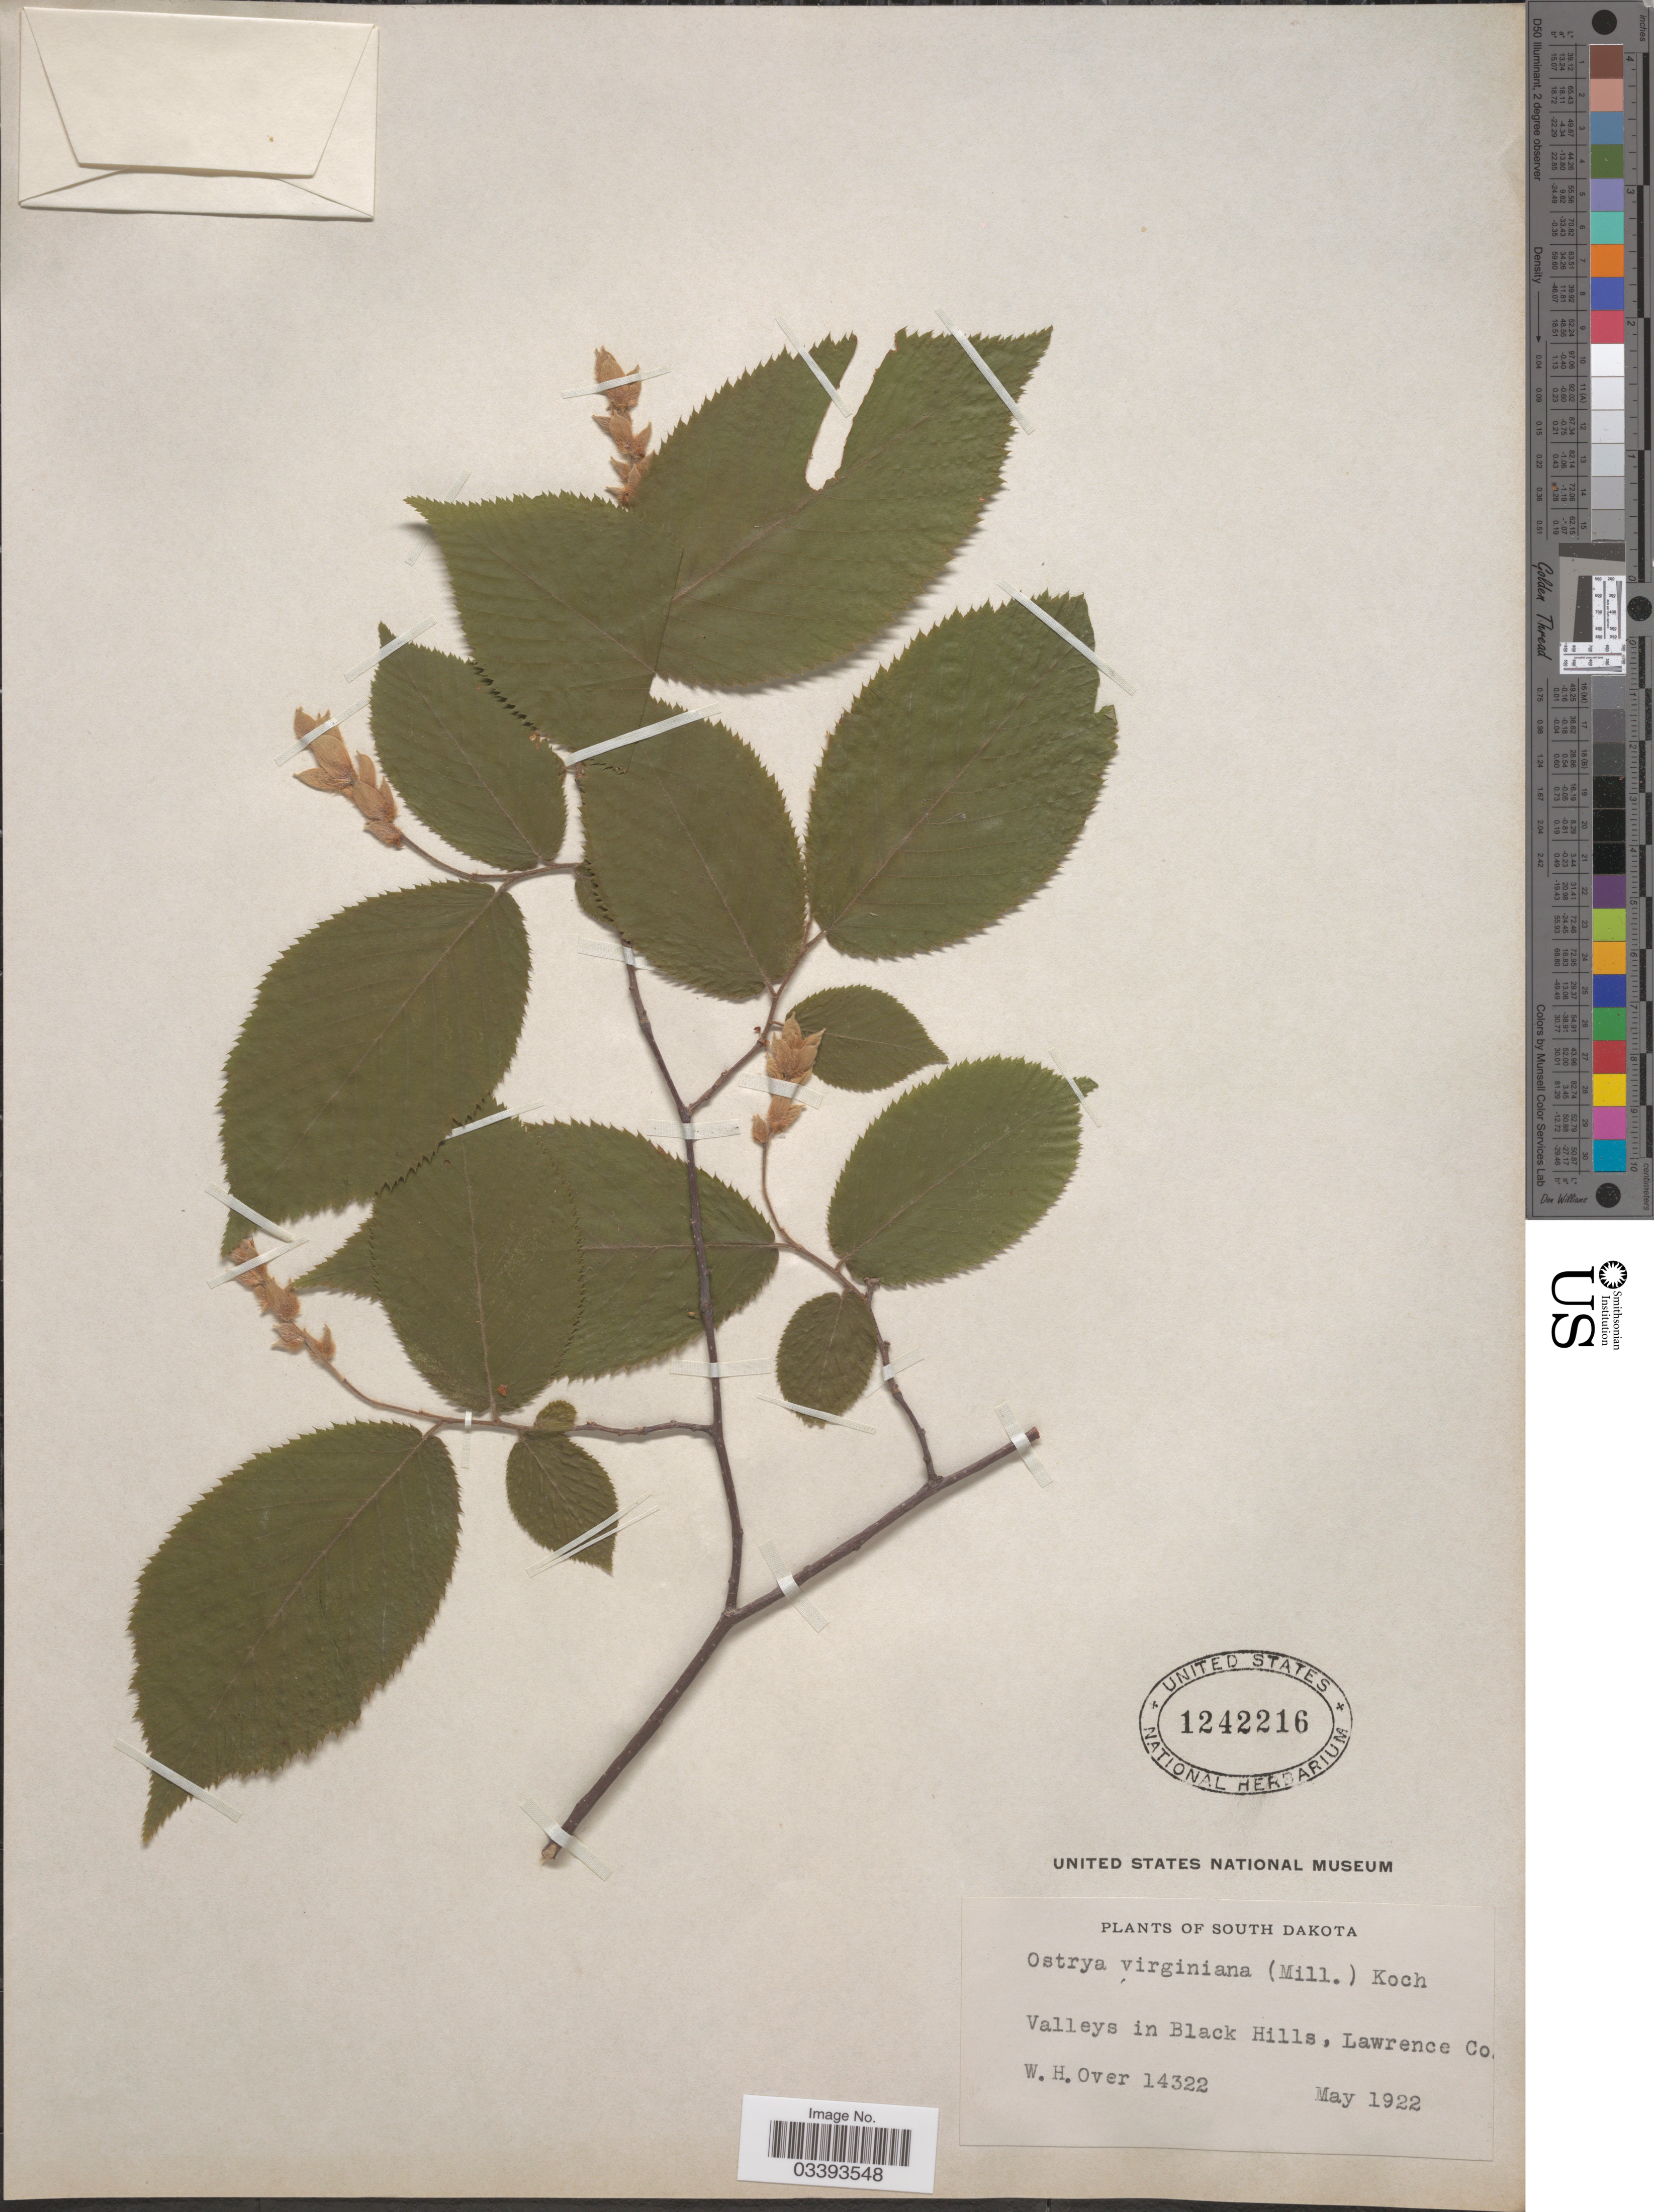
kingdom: Plantae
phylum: Tracheophyta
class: Magnoliopsida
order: Fagales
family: Betulaceae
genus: Ostrya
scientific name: Ostrya virginiana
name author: (Mill.) K. Koch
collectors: W. Over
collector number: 14322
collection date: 1922-05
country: United States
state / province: South Dakota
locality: Valleys in Black Hills, Lawrence Co.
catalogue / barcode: US 1242216